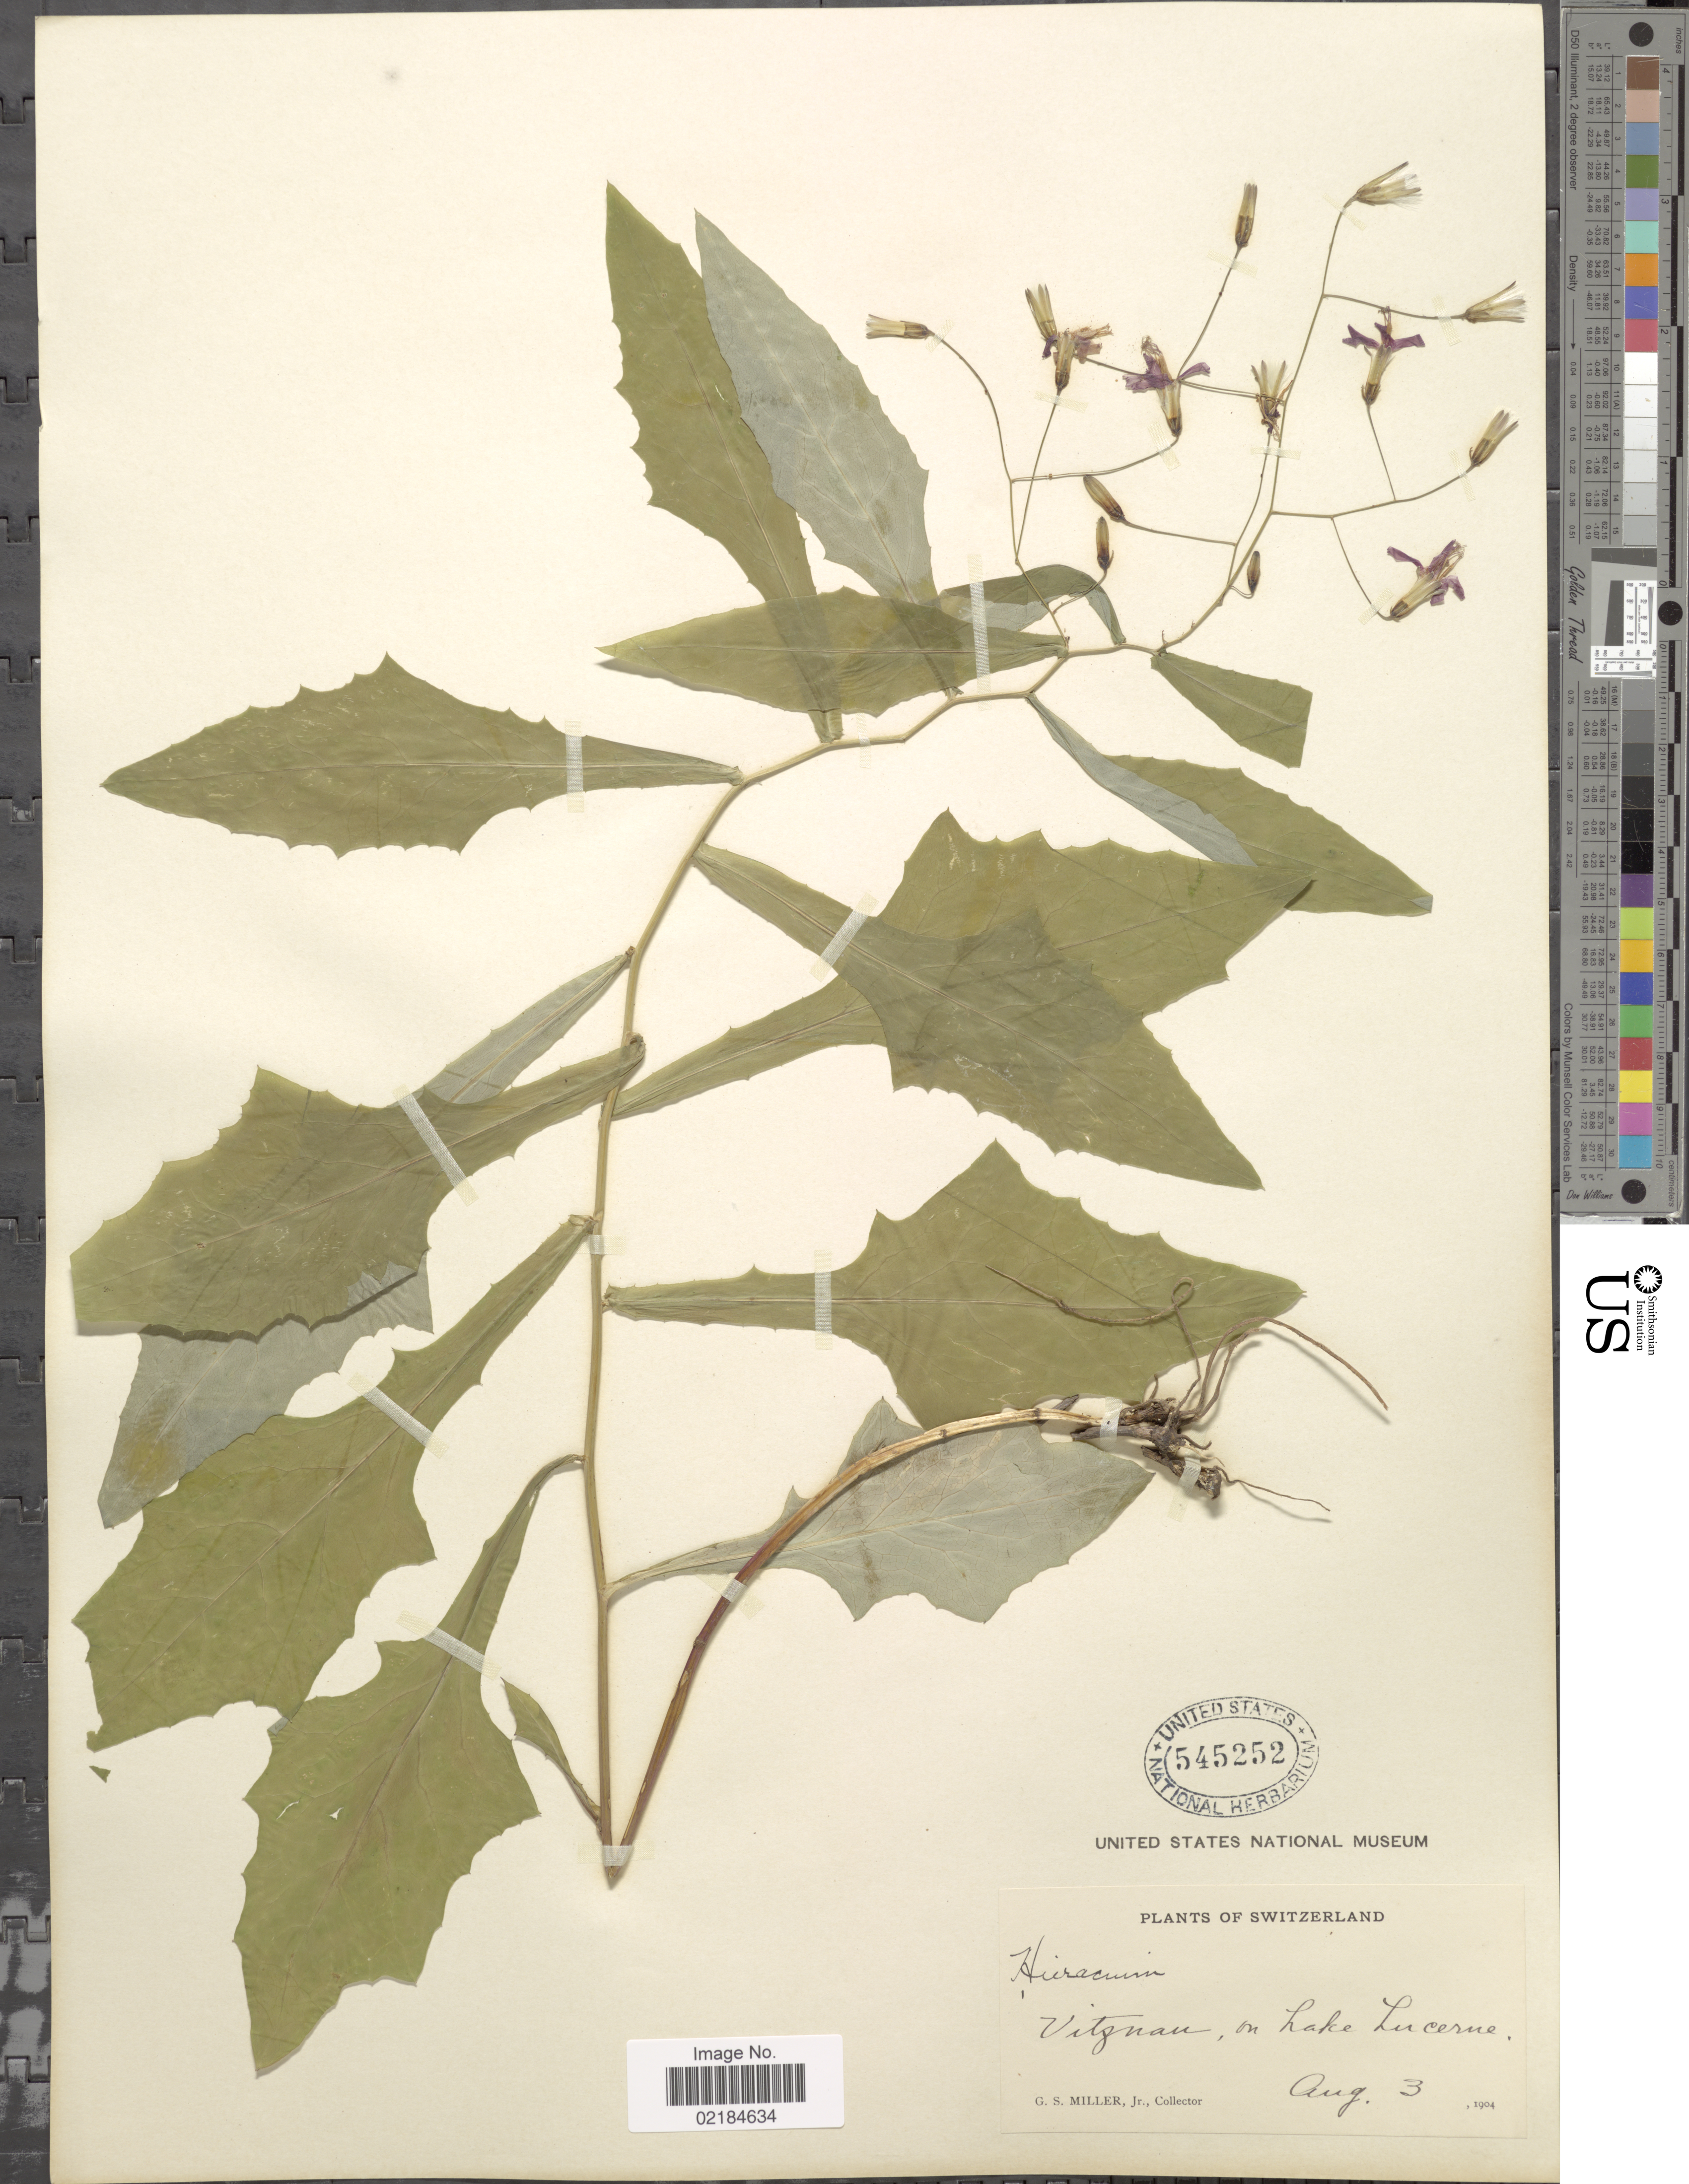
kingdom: Plantae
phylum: Tracheophyta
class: Magnoliopsida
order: Asterales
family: Asteraceae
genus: Hieracium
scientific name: Hieracium repandulare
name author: Druce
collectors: G. S. Miller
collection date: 1904-08-03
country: Switzerland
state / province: Lucerne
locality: Vitznau, on Lake Lucerne.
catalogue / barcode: US 545252